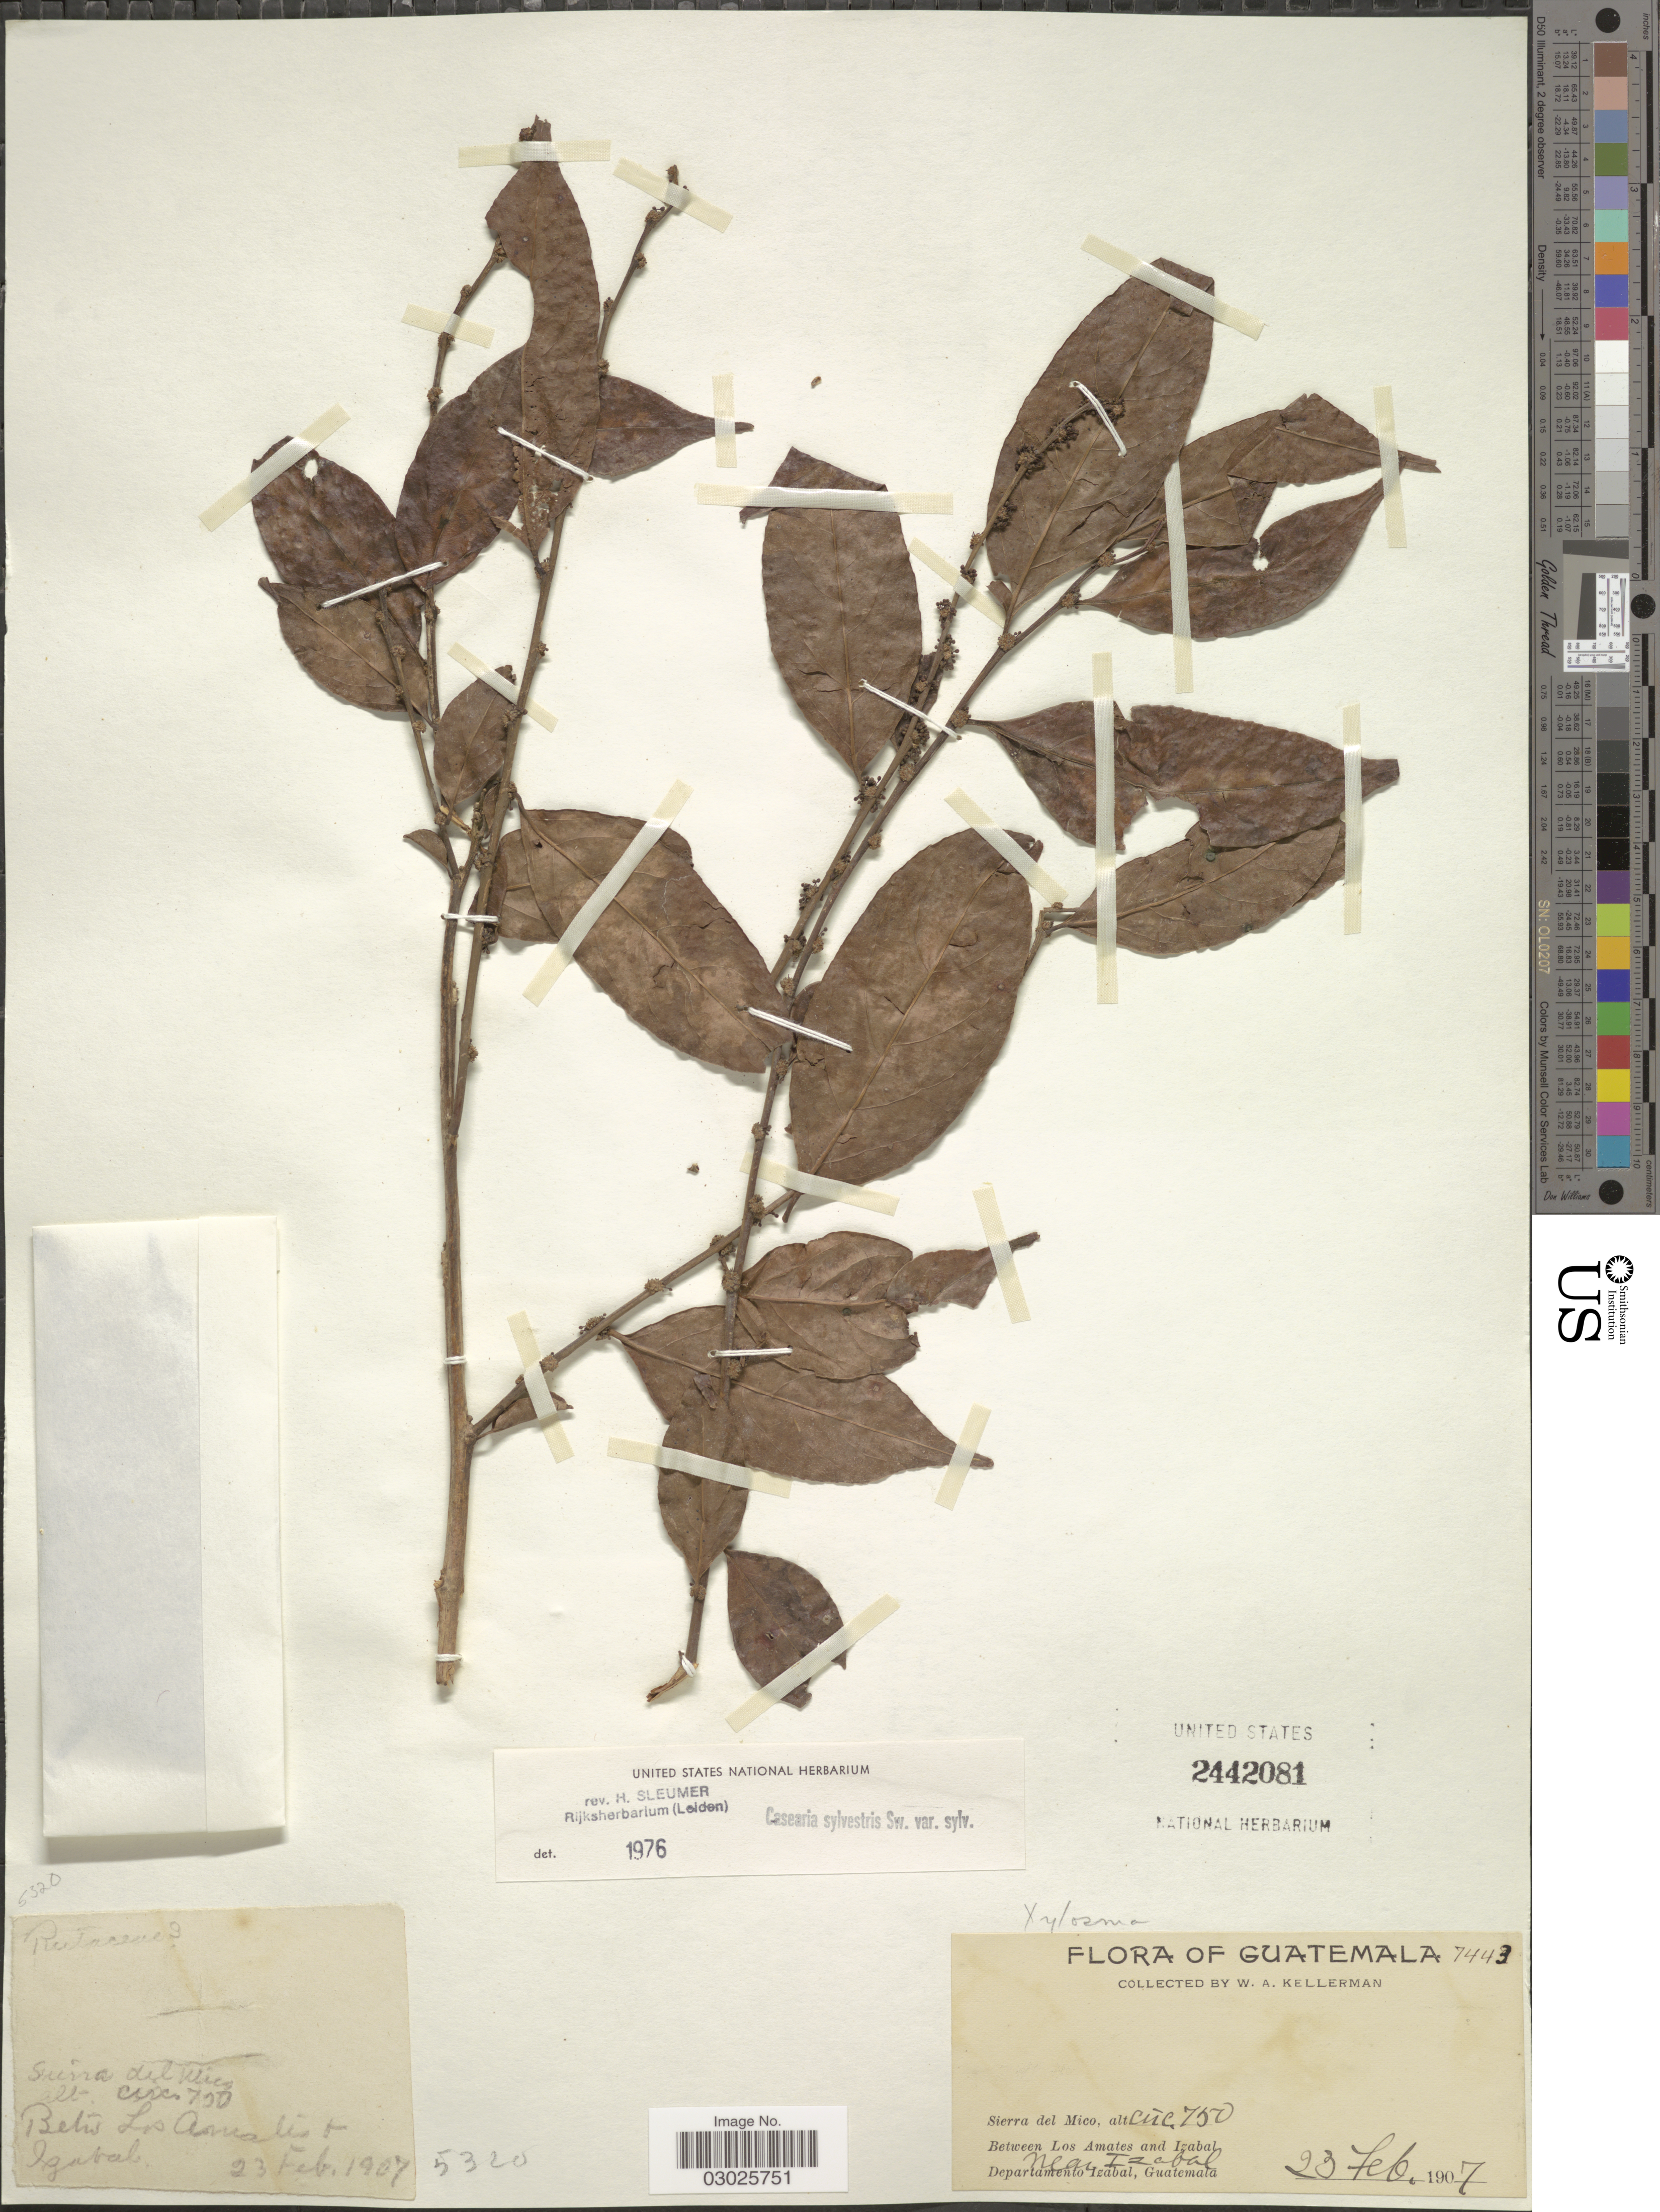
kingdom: Plantae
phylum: Tracheophyta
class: Magnoliopsida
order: Malpighiales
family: Salicaceae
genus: Casearia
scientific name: Casearia sylvestris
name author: Sw.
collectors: W. Kellerman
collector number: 7443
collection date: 1907-02-23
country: Guatemala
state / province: Izabal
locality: Sierra del Mico, between Los Amates and Izabal, Departamento Izabal. Near Izabal.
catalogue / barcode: US 2442081